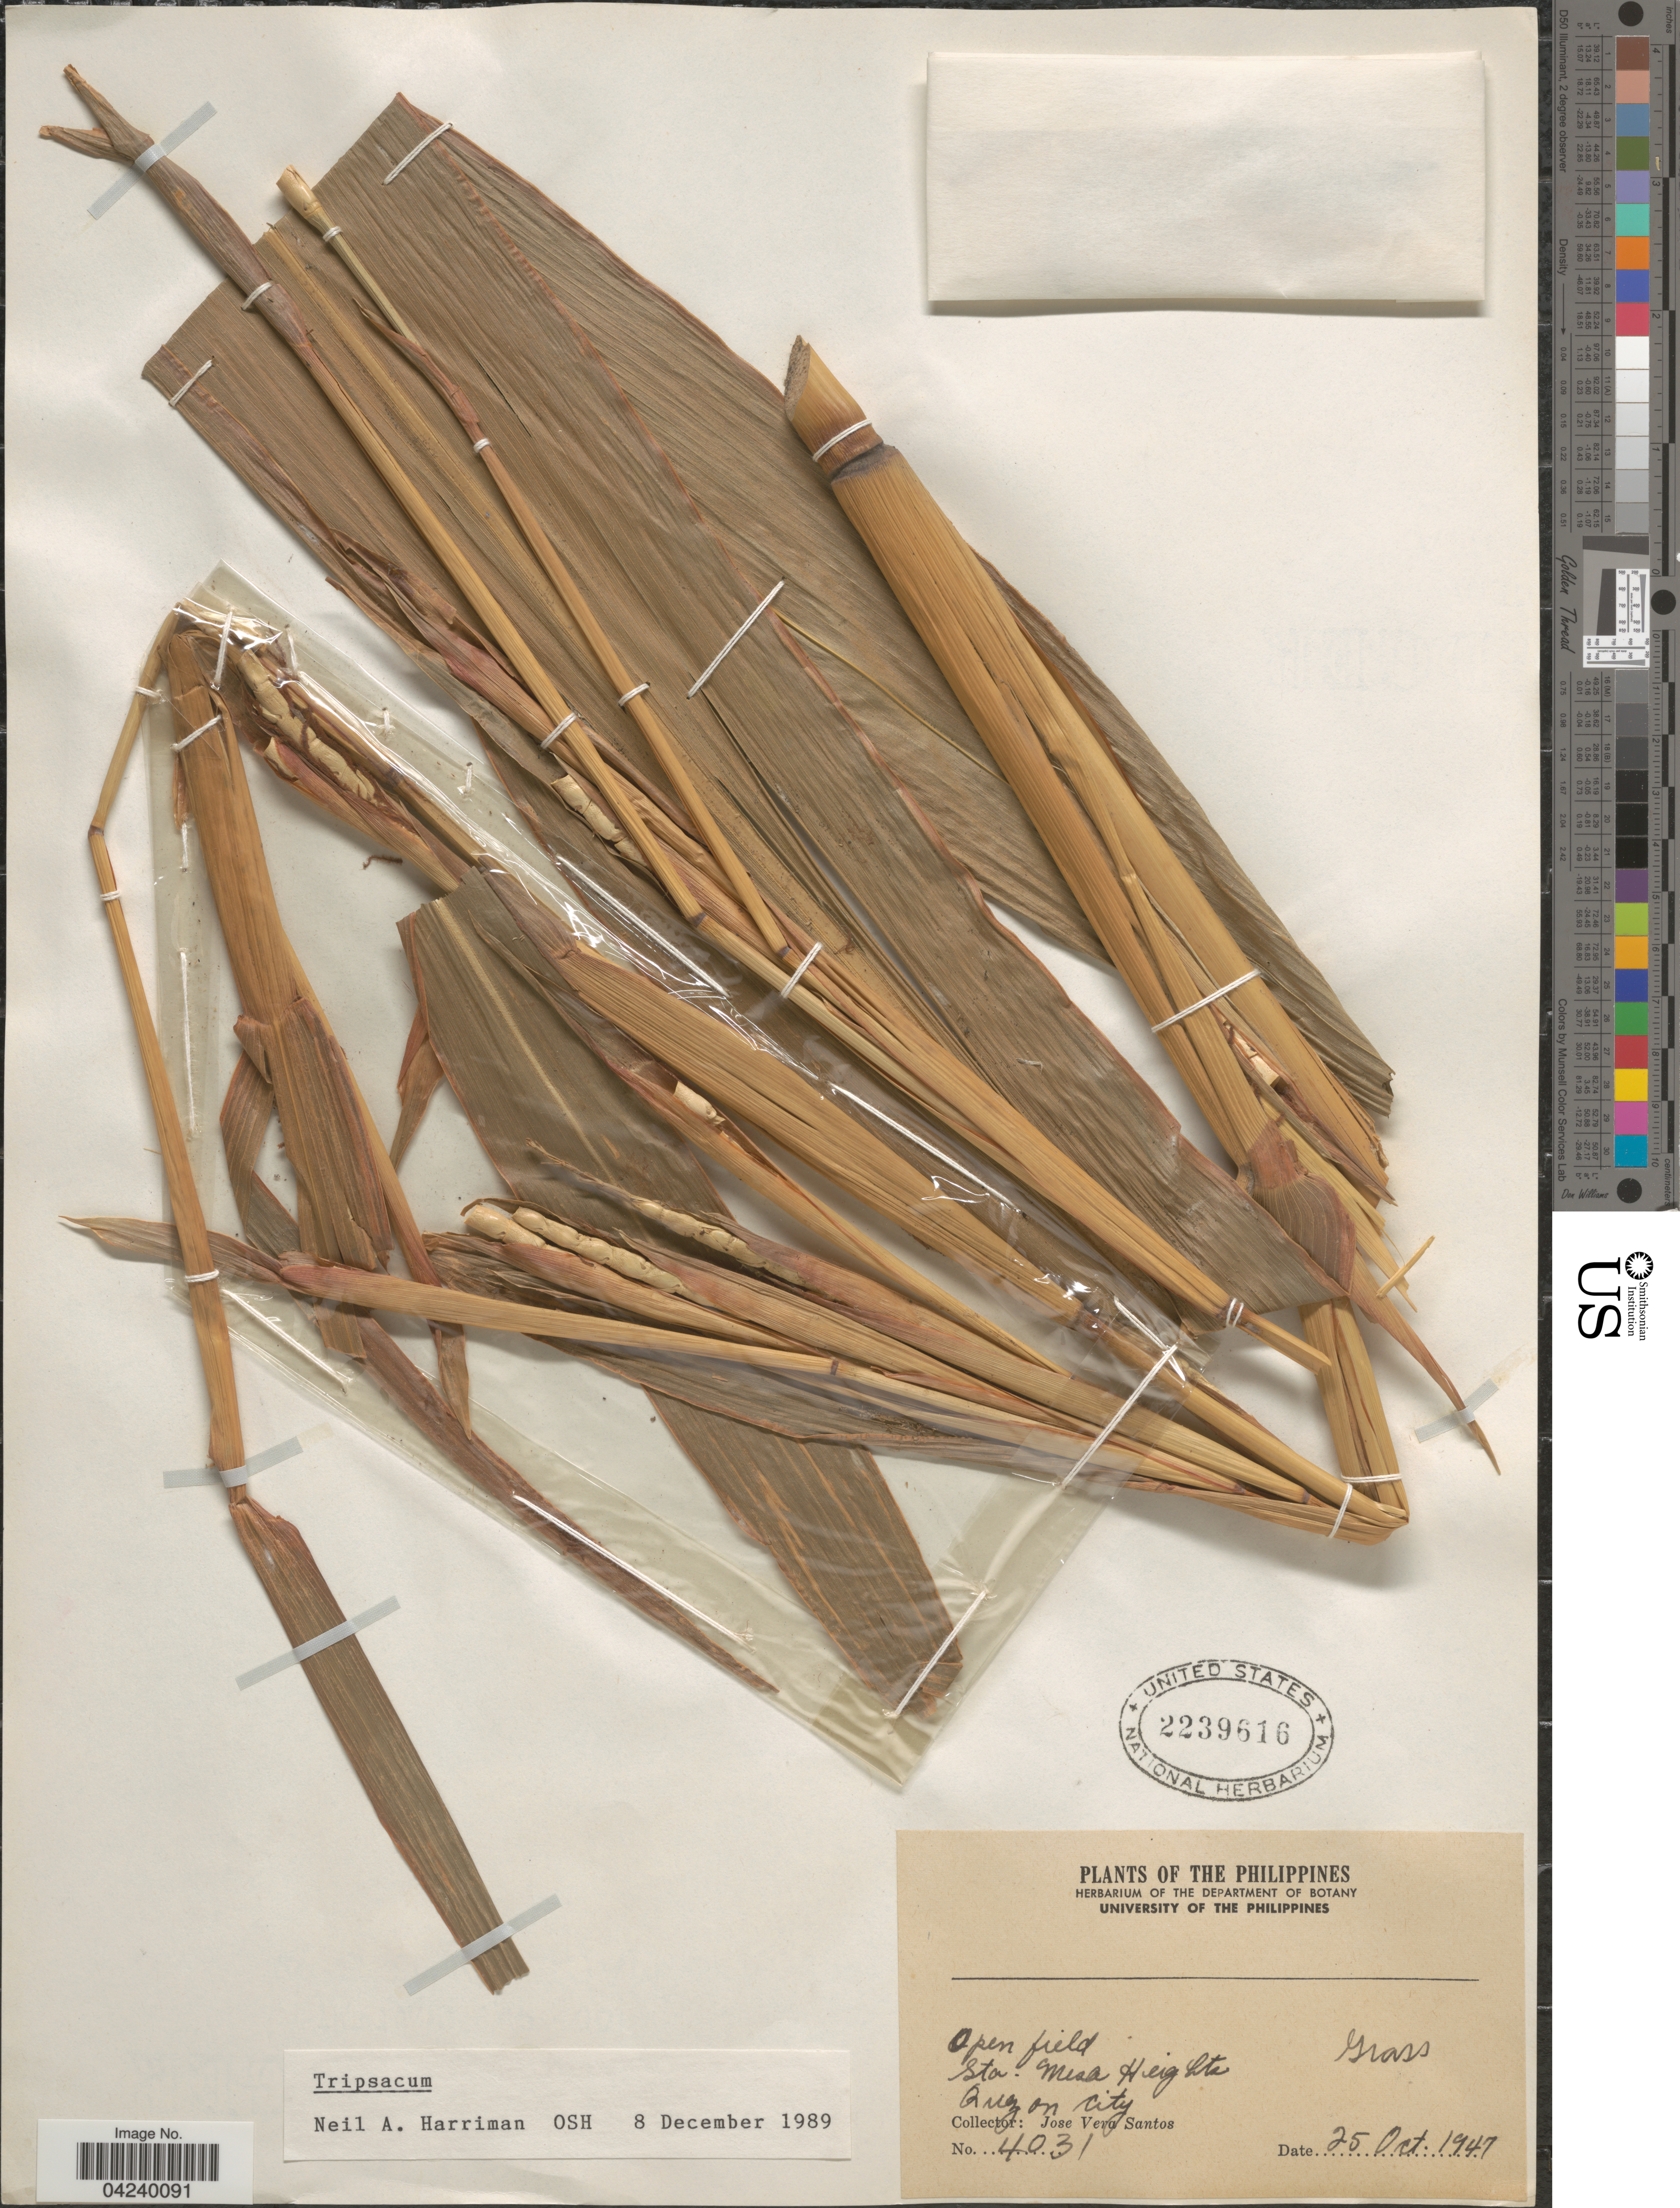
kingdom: Plantae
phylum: Tracheophyta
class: Liliopsida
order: Poales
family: Poaceae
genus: Tripsacum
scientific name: Tripsacum sp.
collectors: J. Vera Santos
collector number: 4031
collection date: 1947-10-25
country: Philippines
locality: Sta. Mesa Heights. Quezon City.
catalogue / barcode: US 2239616